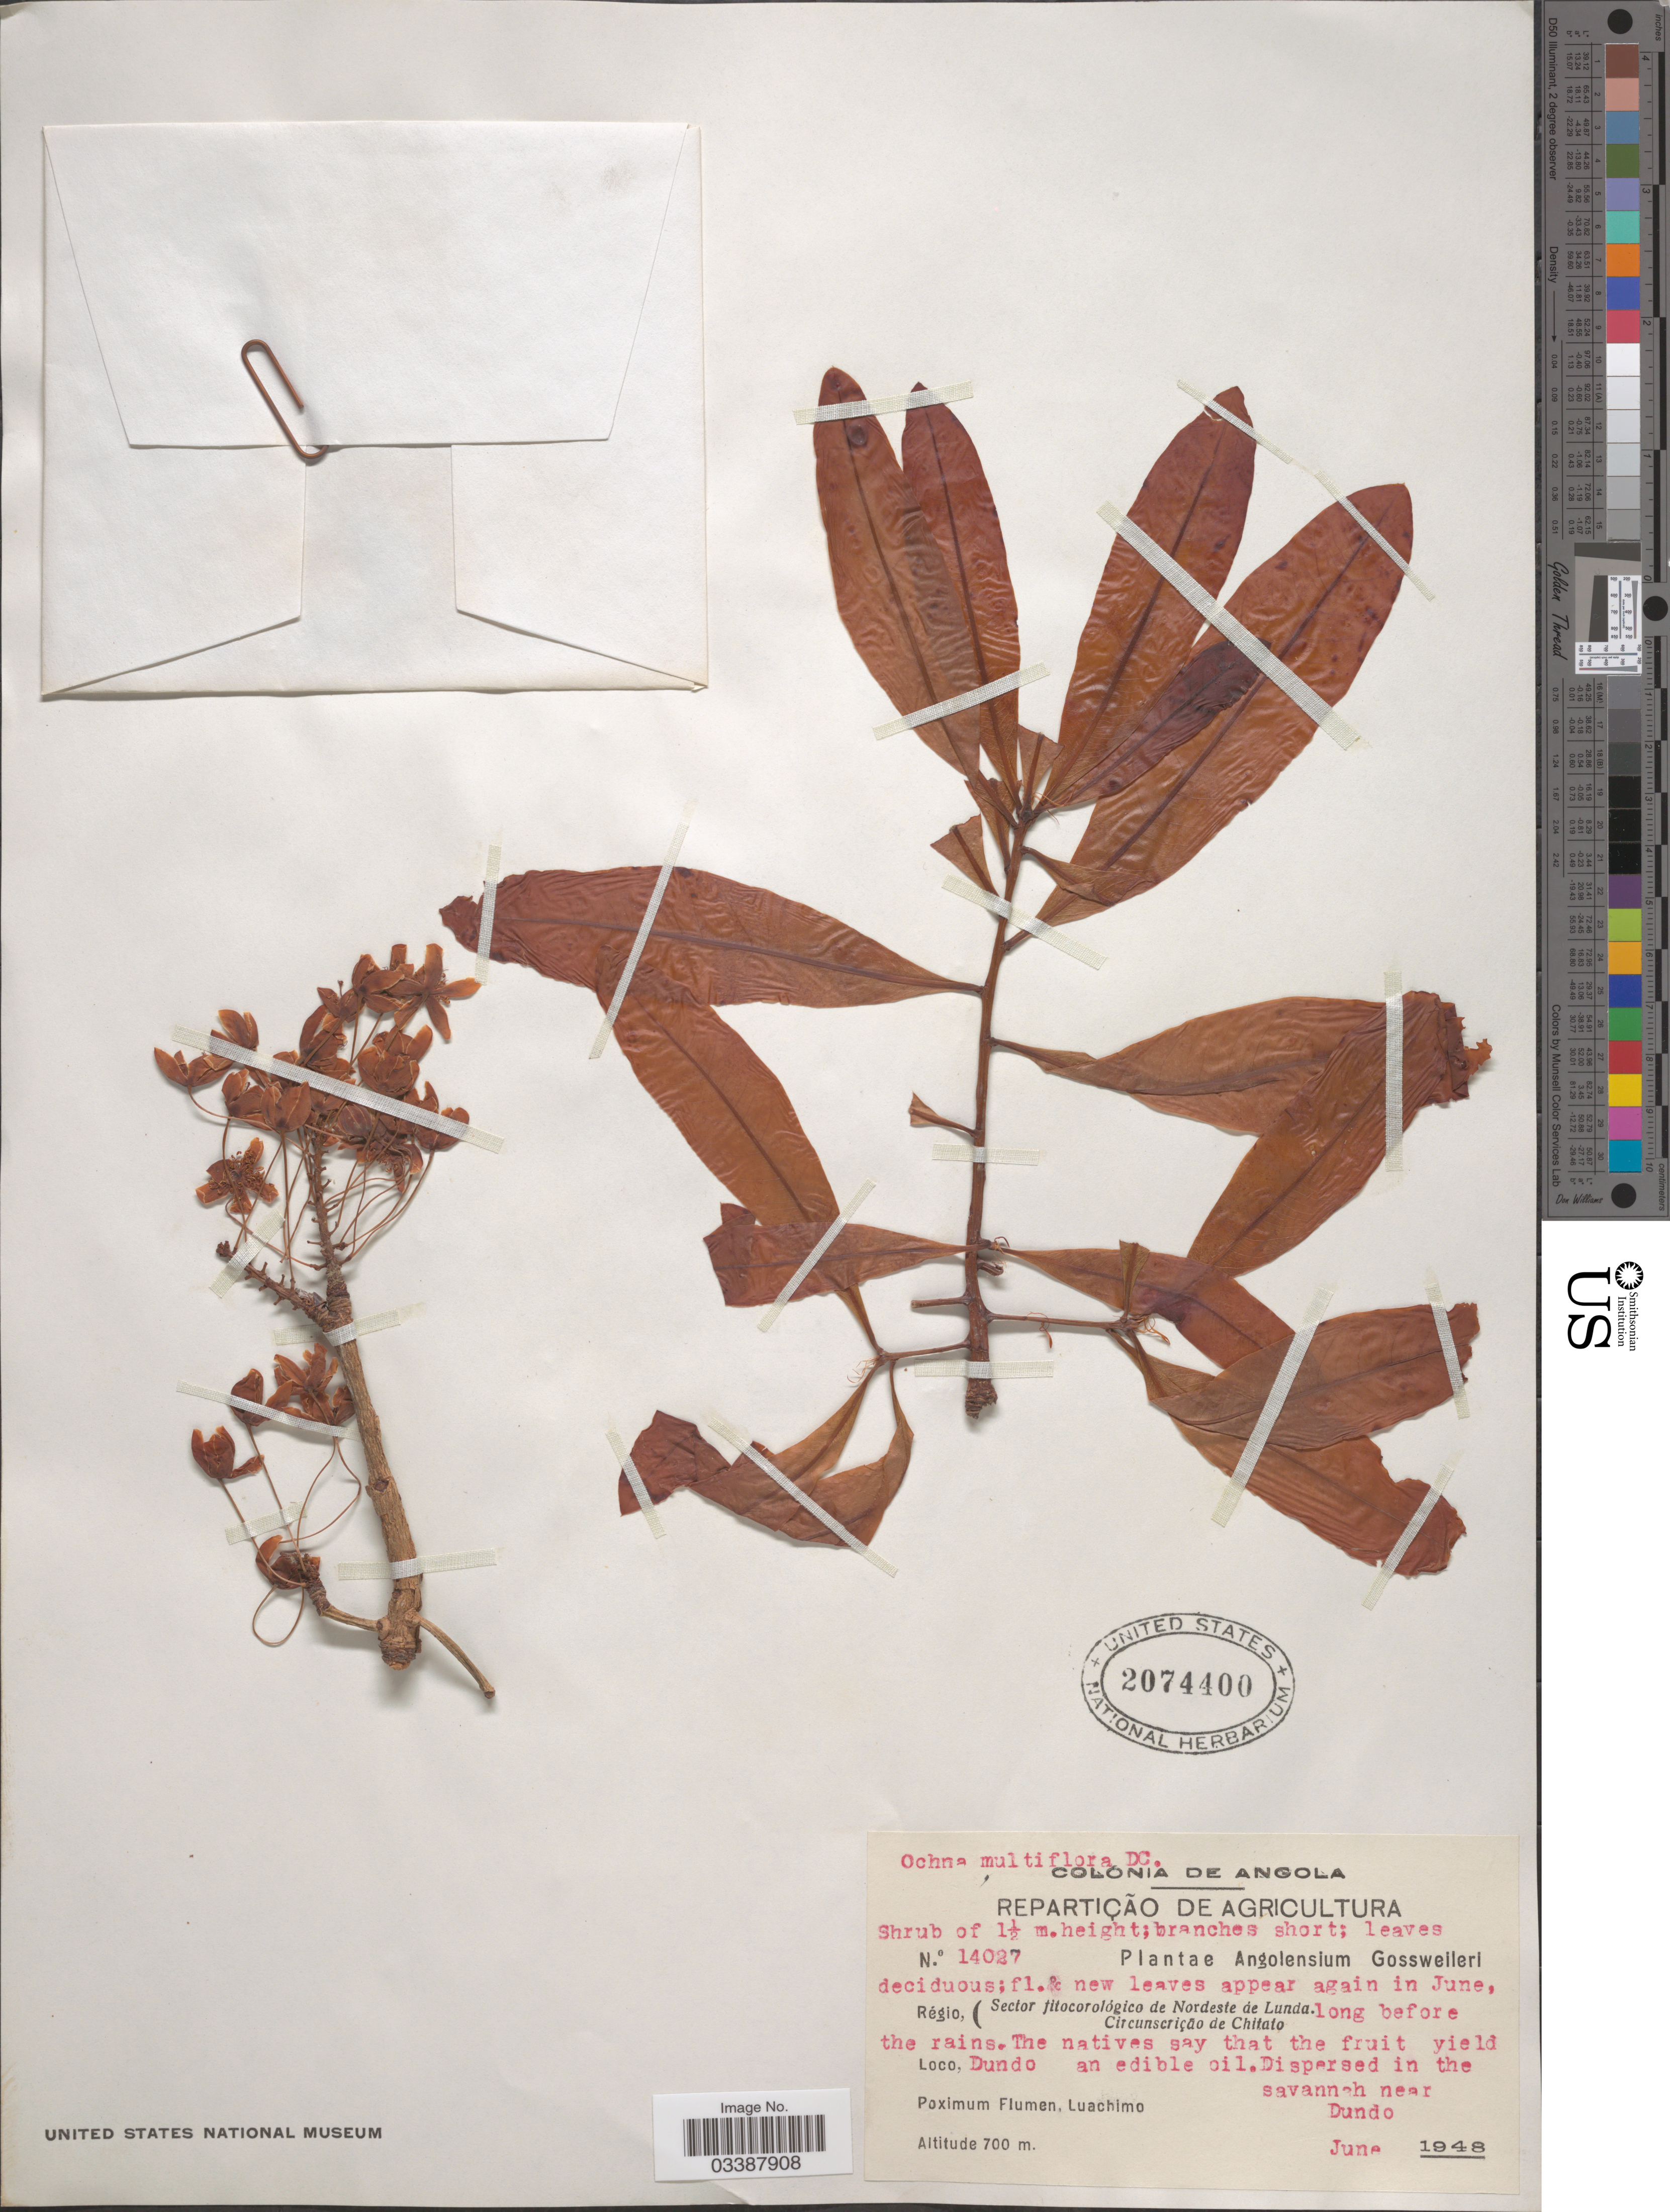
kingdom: Plantae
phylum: Tracheophyta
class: Magnoliopsida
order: Malpighiales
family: Ochnaceae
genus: Ochna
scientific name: Ochna multiflora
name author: DC.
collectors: -. Gossweiler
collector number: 14027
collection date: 1948-06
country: Angola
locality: Régio, (Sector fitocorológico de Nordeste de Lunda. Circunscrição de Chitato. Dundo. Luachimo.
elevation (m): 700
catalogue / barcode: US 2074400